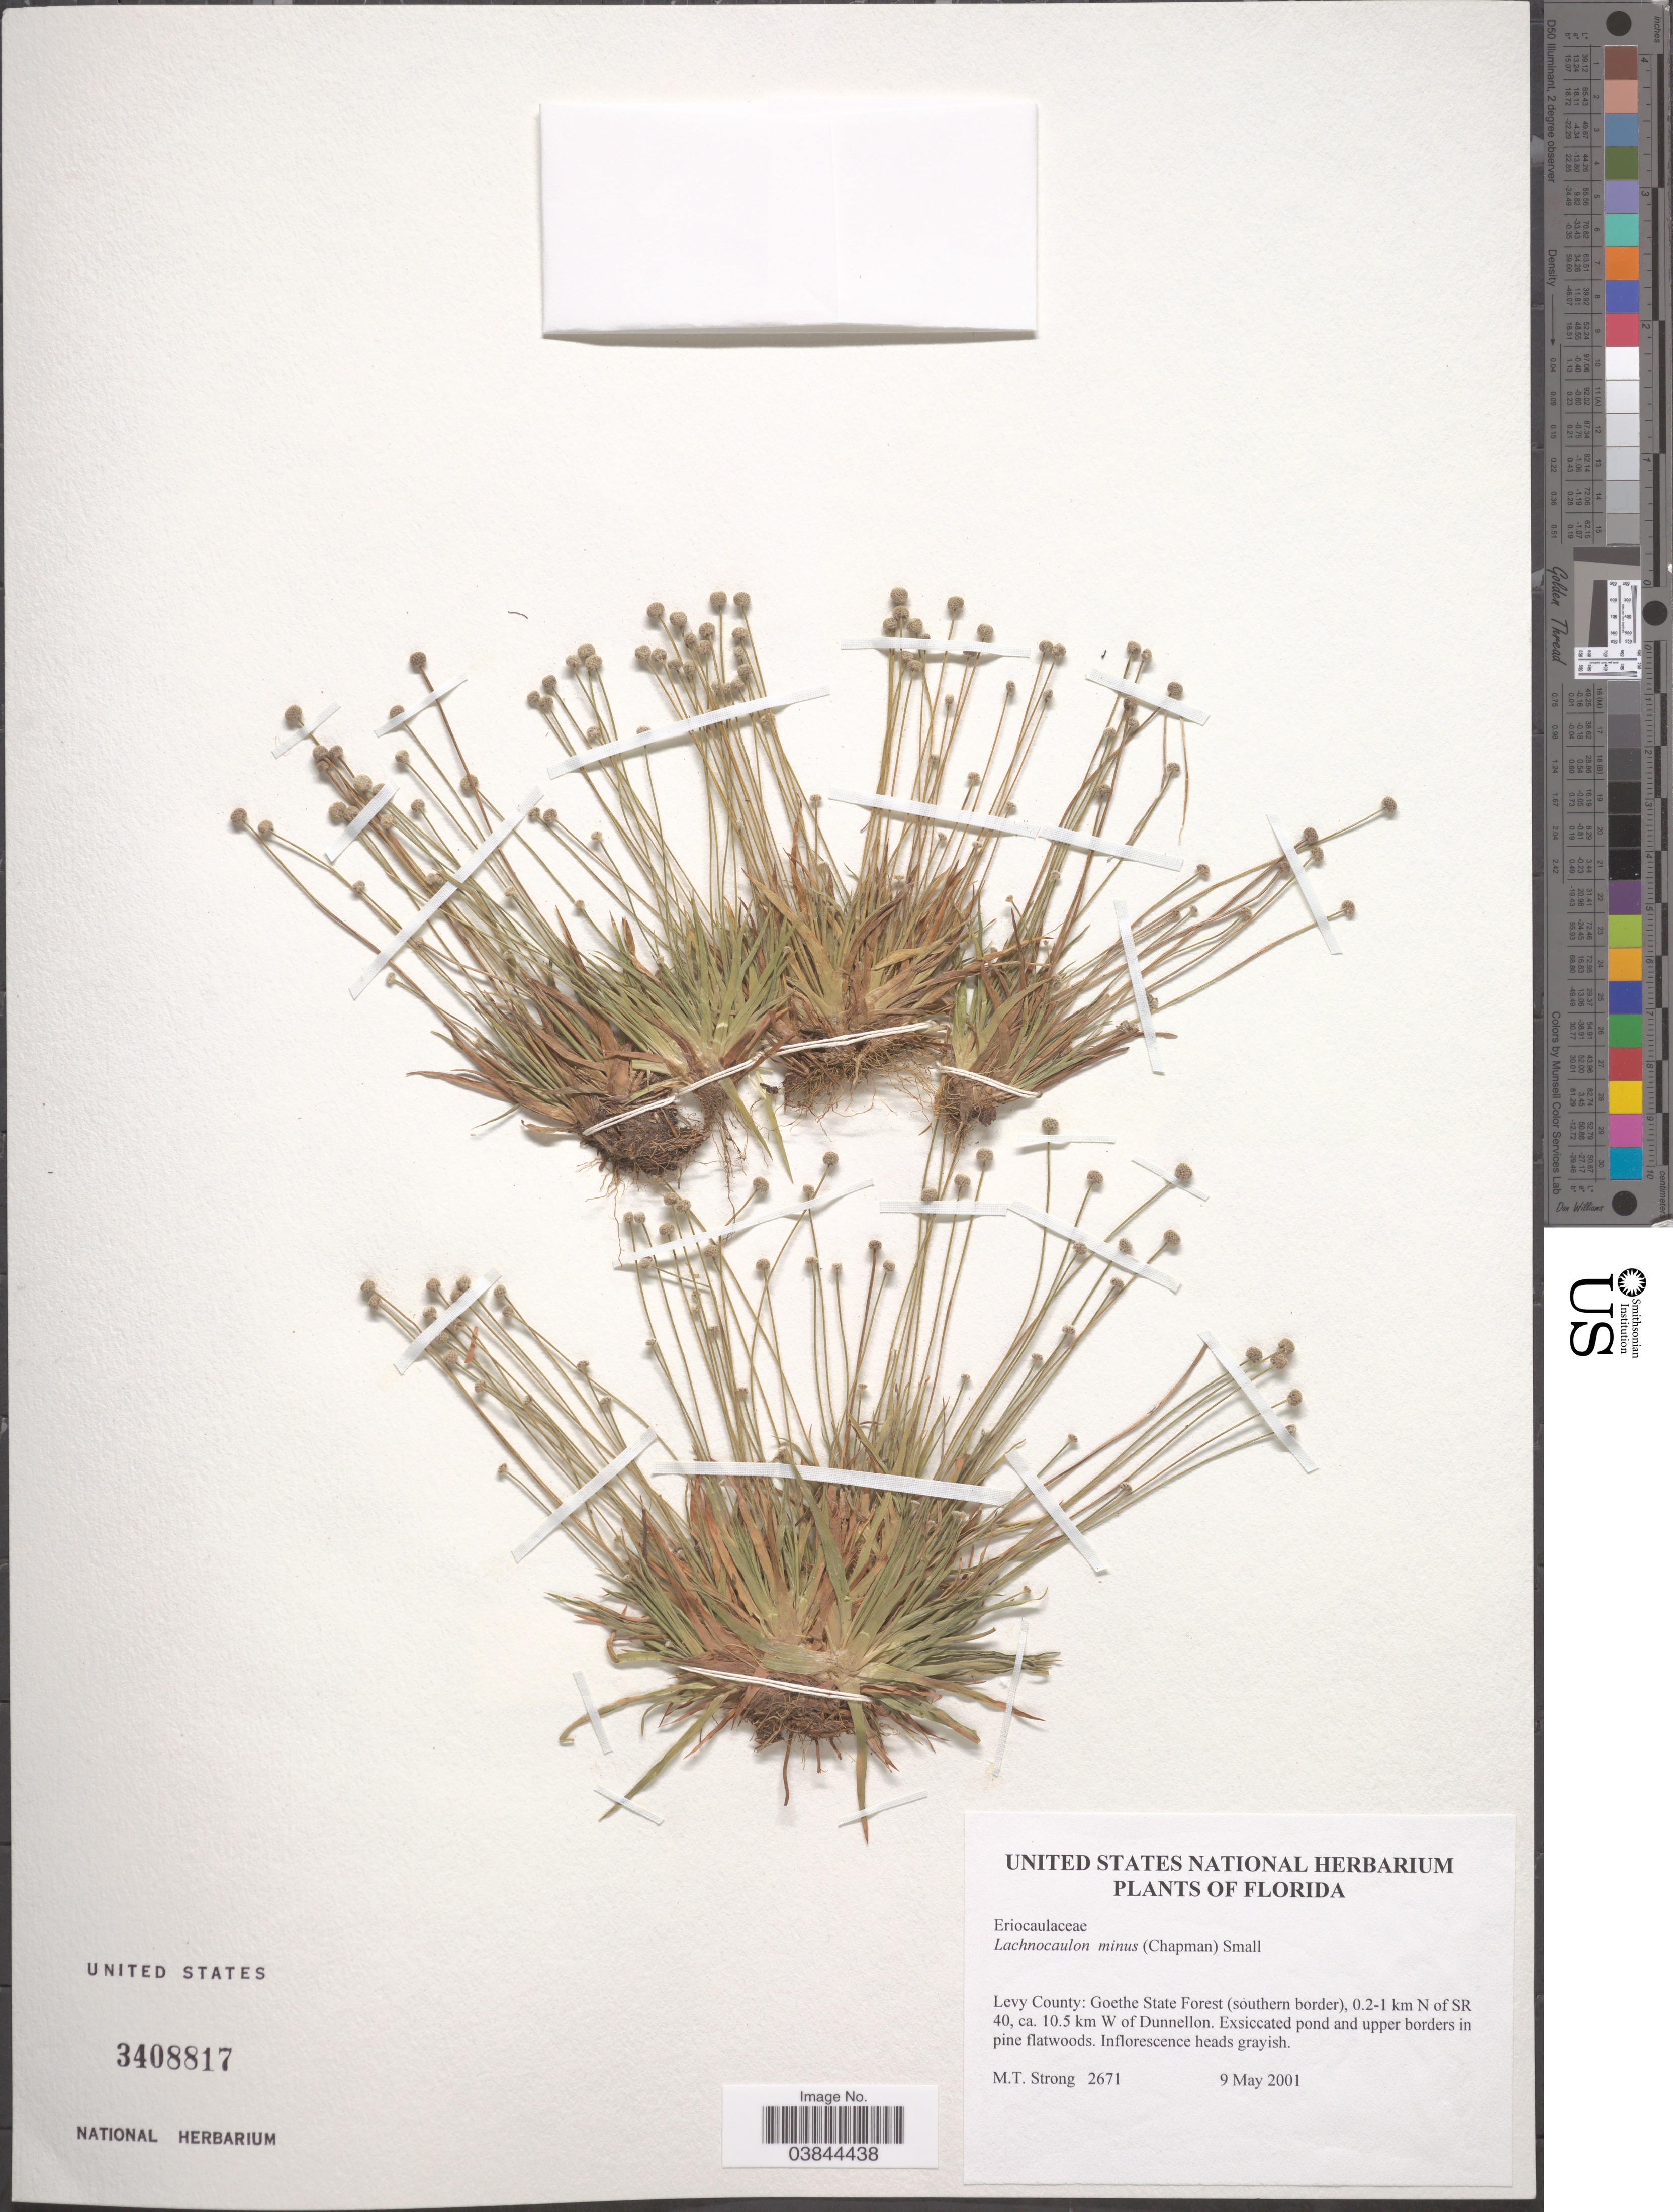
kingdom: Plantae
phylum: Tracheophyta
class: Liliopsida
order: Poales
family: Eriocaulaceae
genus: Lachnocaulon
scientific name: Lachnocaulon minus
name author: (Chapm.) Small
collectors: M. T. Strong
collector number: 2671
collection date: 2001-05-09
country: United States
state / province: Florida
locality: Levy County: Goethe State Forest (southern border), 0.2-1 km N of SR 40, ca. 10.5 km W of Dunnellon.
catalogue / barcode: US 3408817